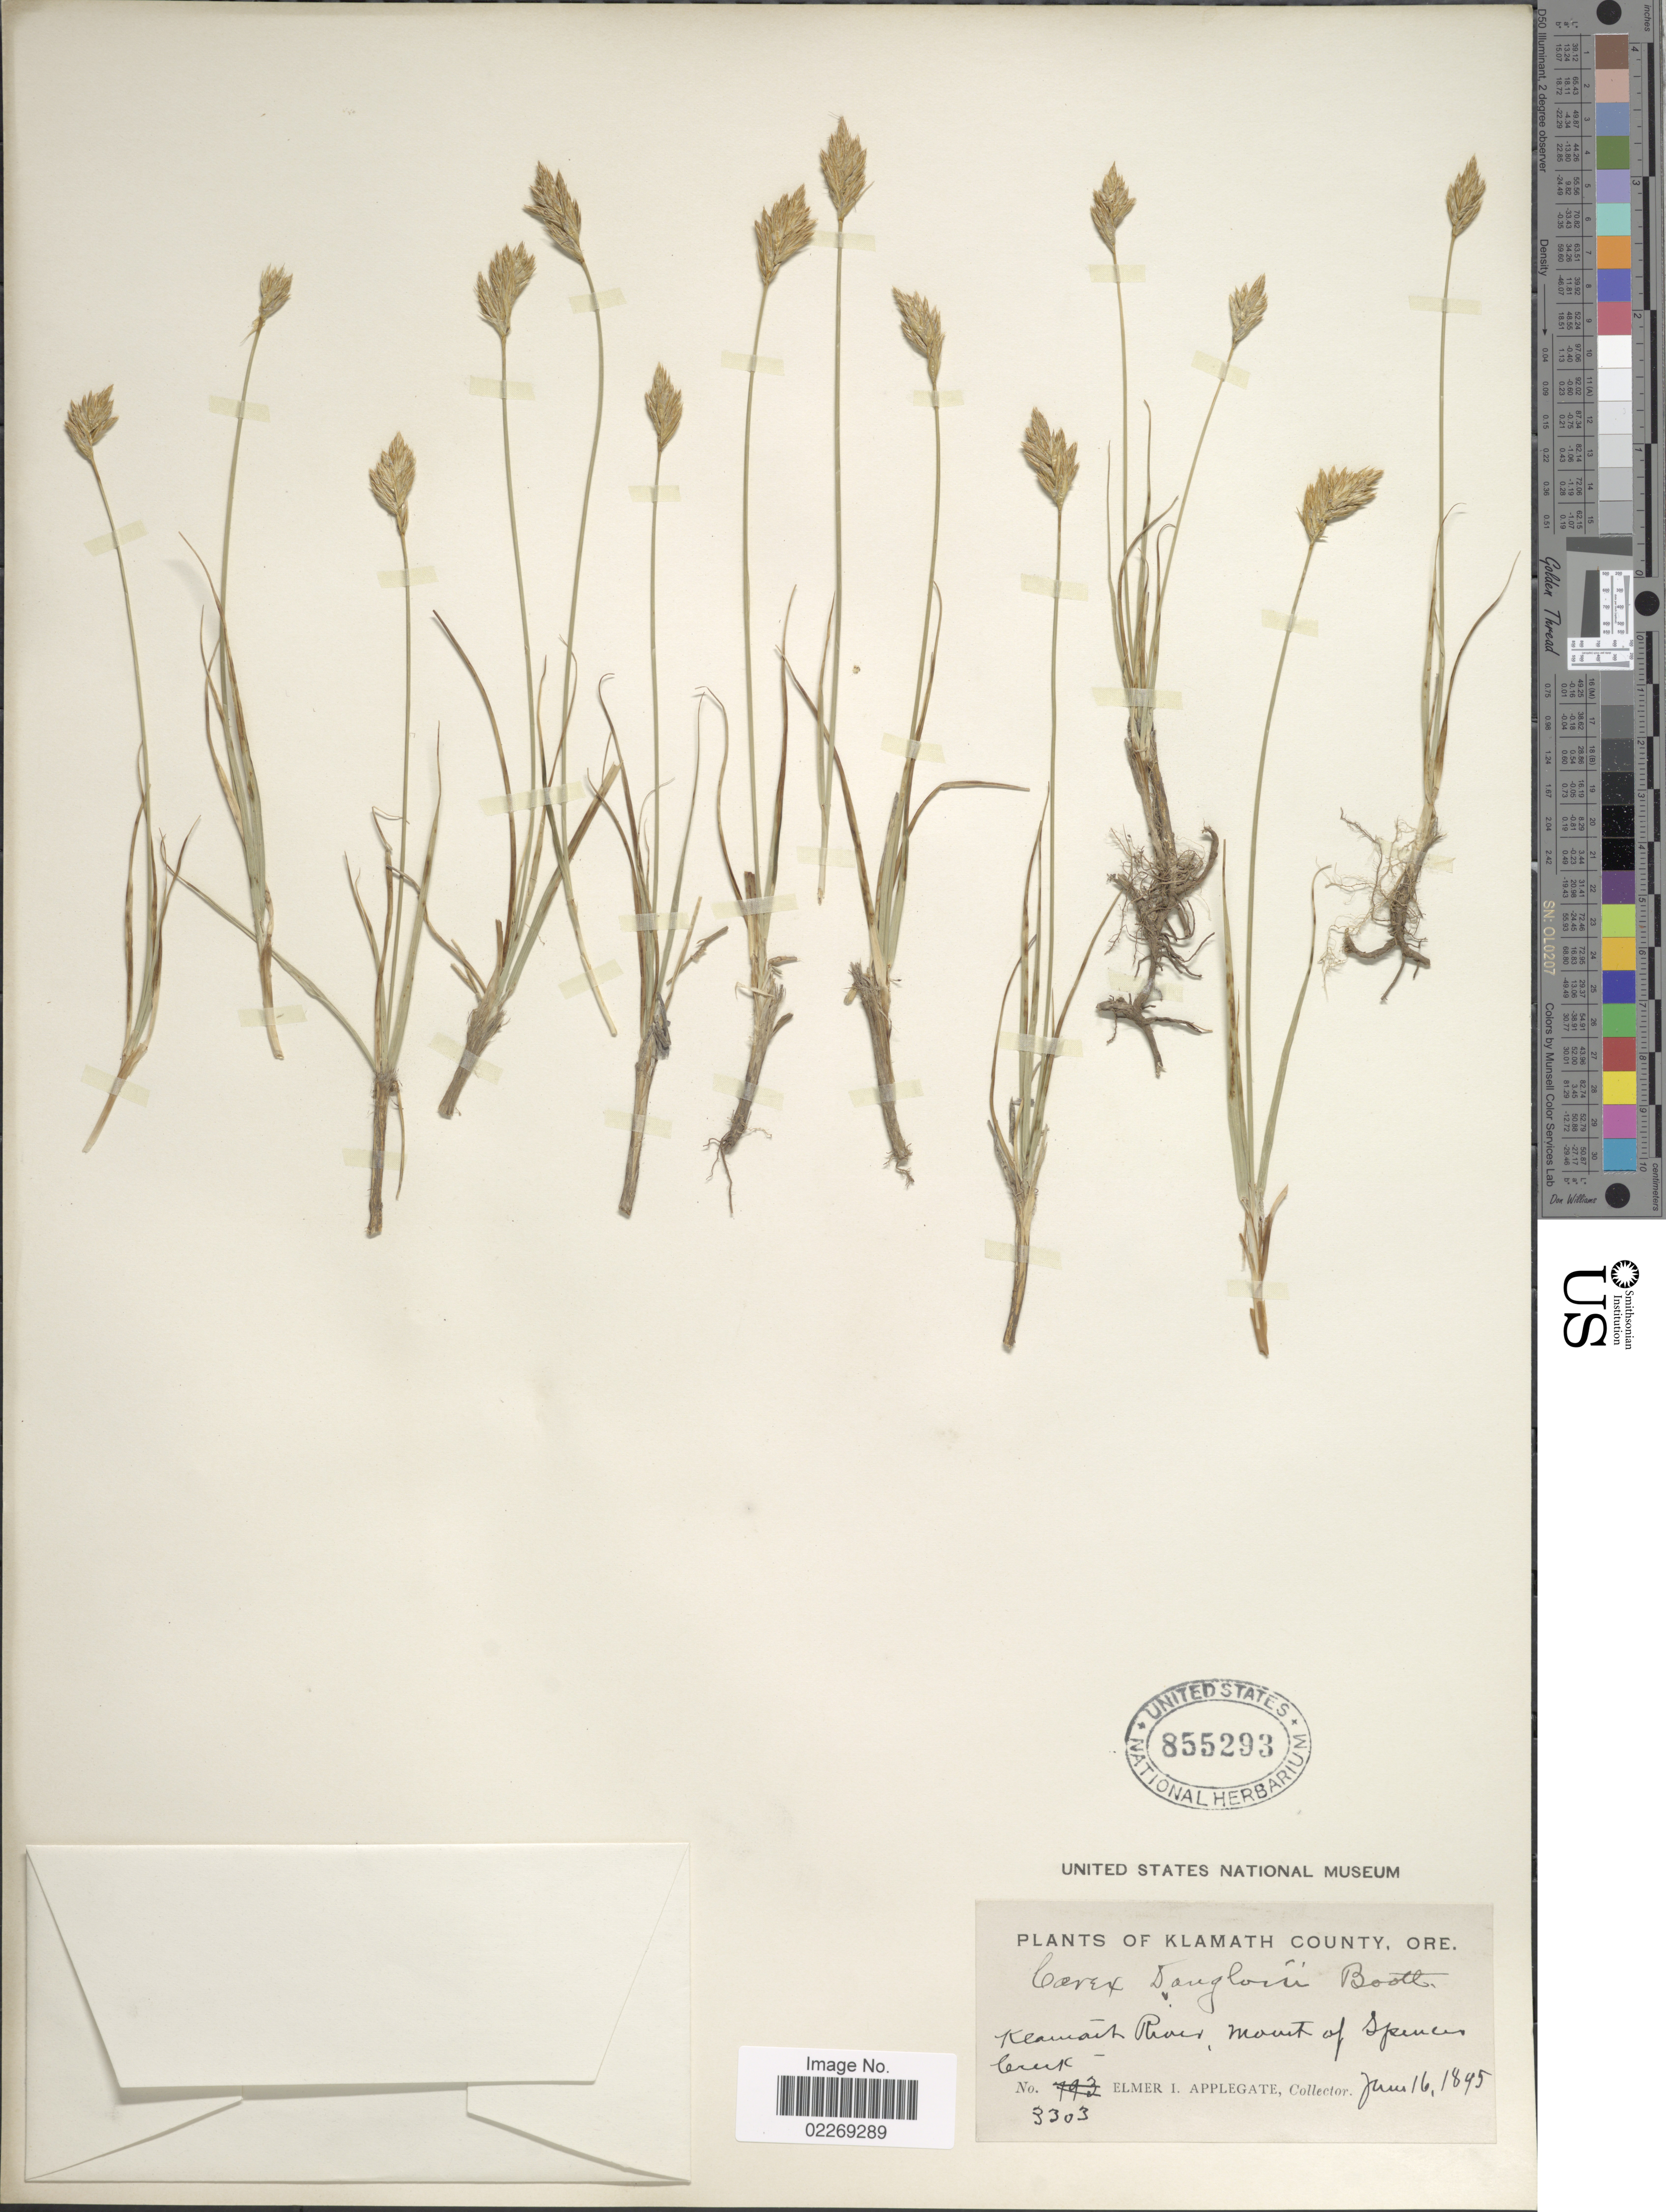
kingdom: Plantae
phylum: Tracheophyta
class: Liliopsida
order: Poales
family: Cyperaceae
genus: Carex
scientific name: Carex douglasii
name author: Boott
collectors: E. I. Applegate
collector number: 3303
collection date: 1895-06-16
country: United States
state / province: Oregon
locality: Klamath County, Ore. Klamath River, Mouth of Spencer Creek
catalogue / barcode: US 855293